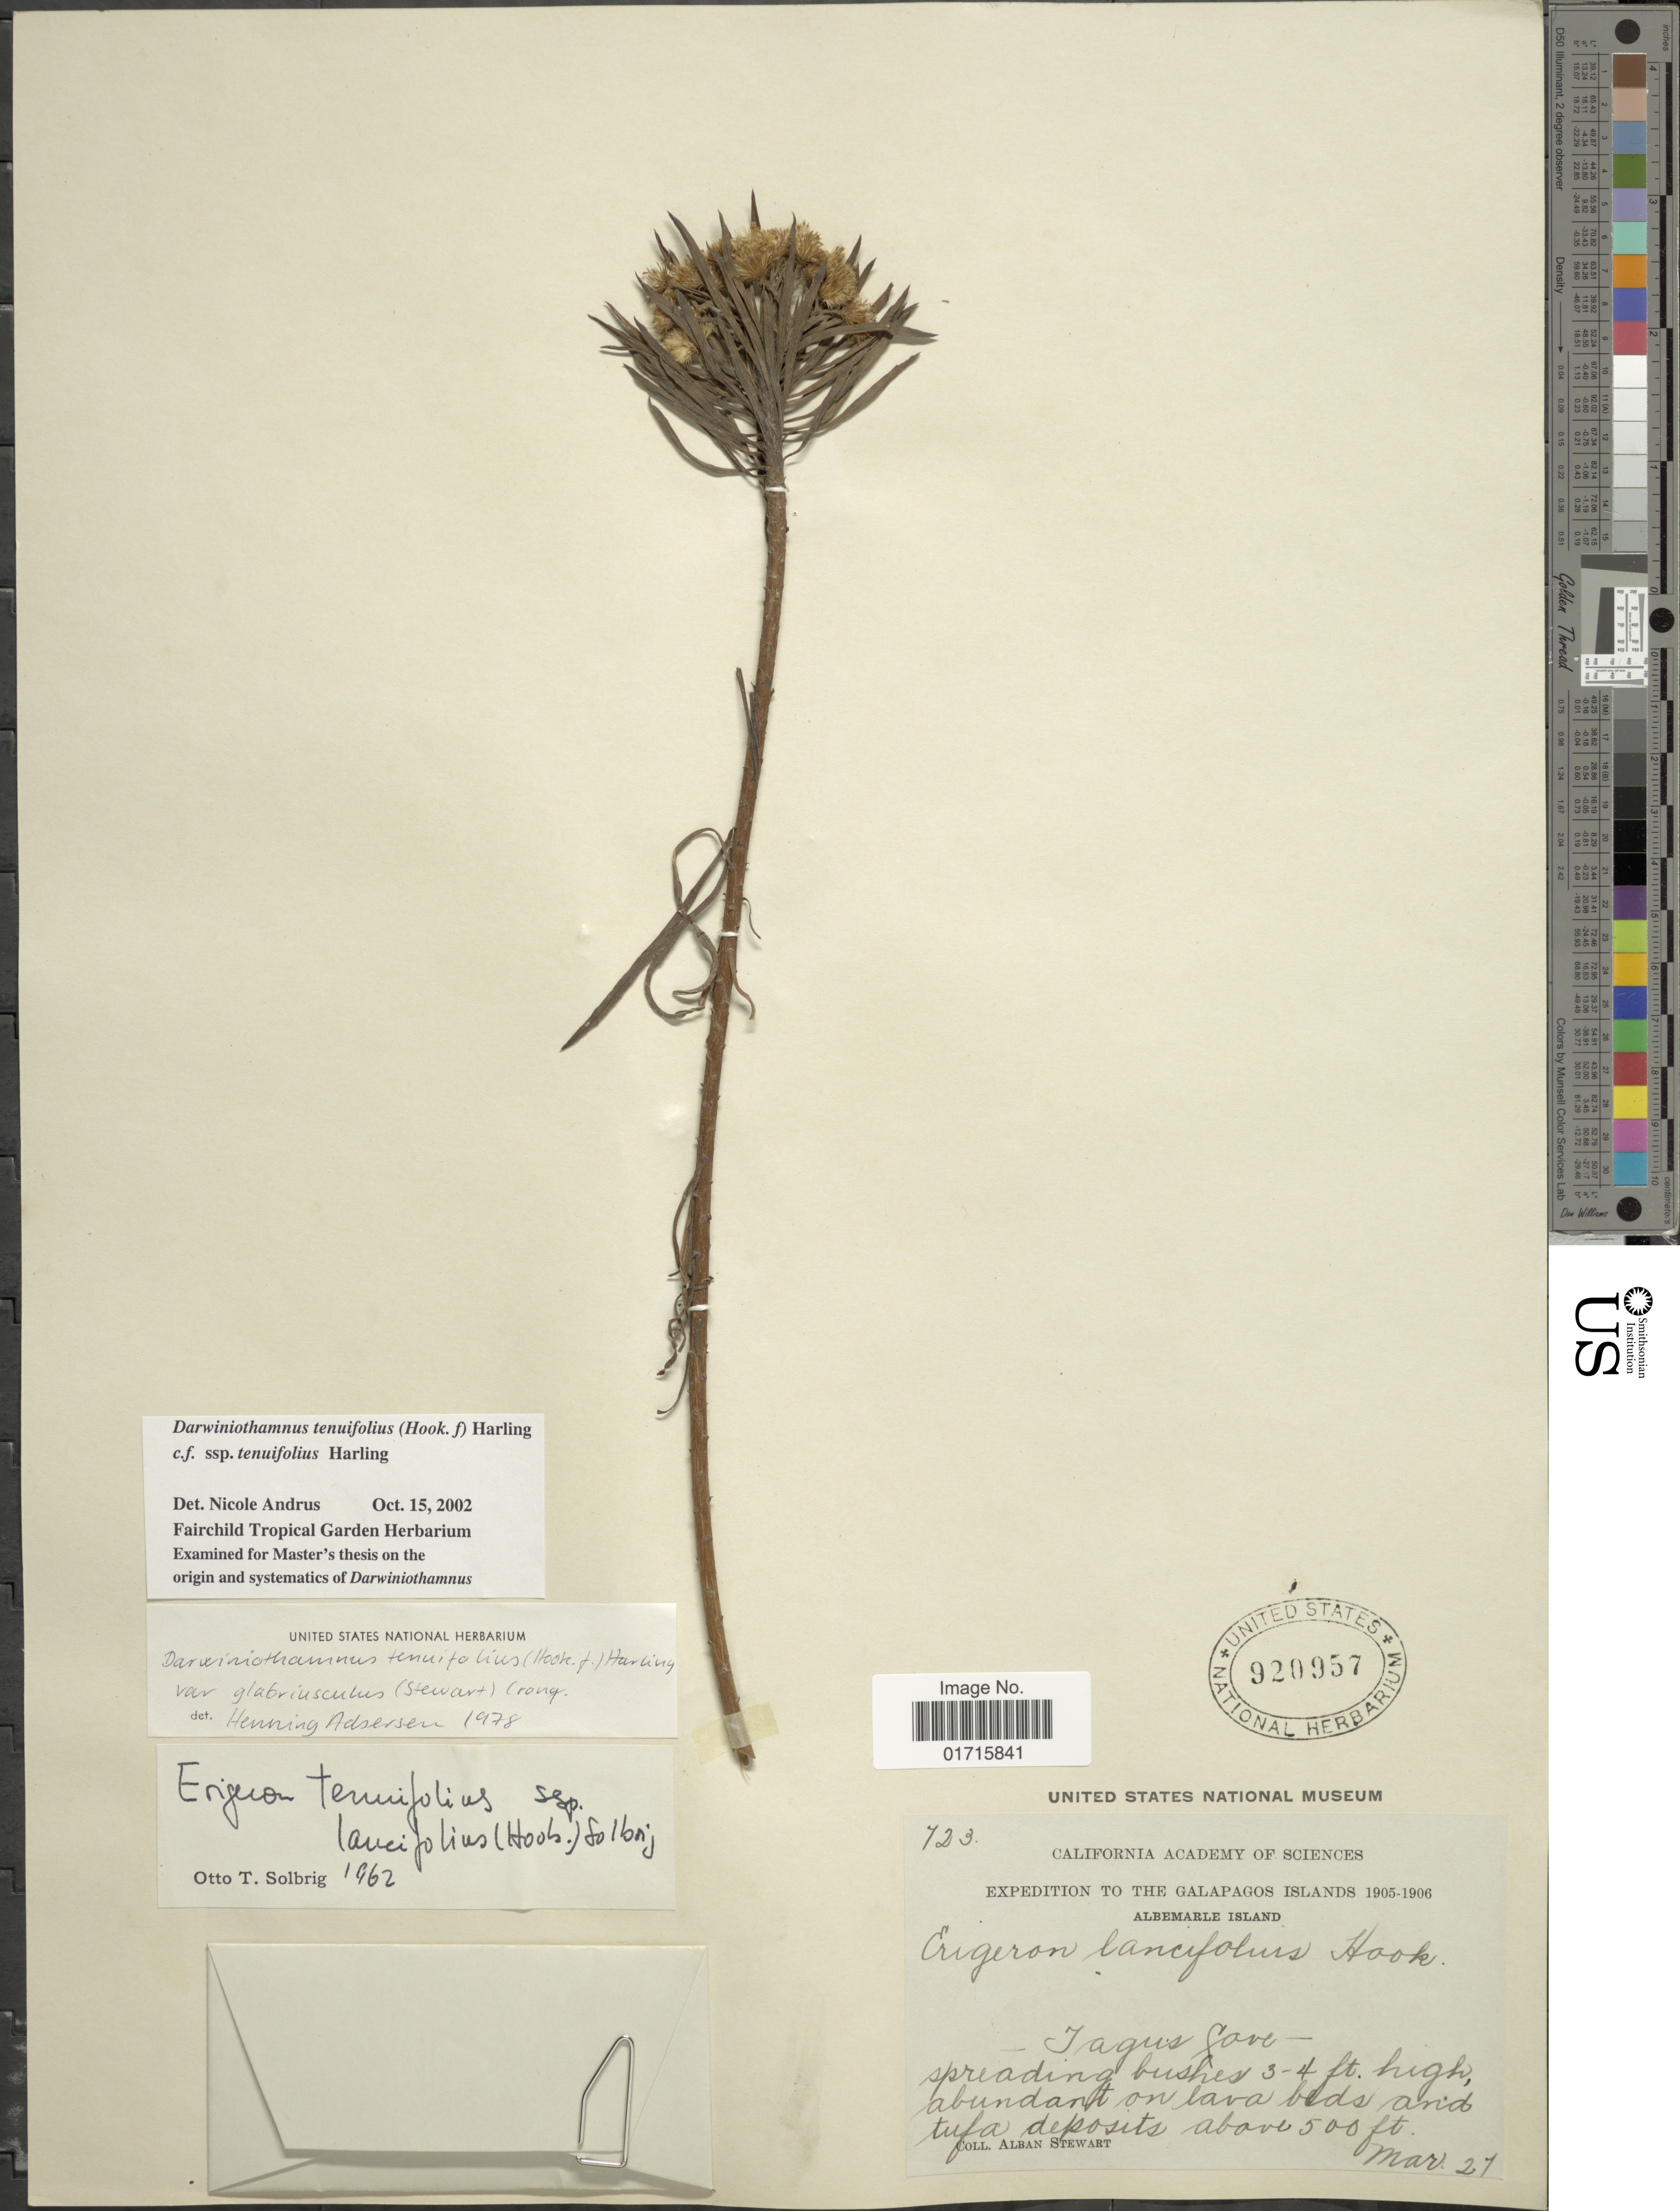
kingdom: Plantae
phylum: Tracheophyta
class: Magnoliopsida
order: Asterales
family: Asteraceae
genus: Darwiniothamnus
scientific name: Darwiniothamnus tenuifolius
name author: (Hook. f.) Harling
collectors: A. Stewart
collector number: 723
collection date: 1905-03-27/1906-03-27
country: Ecuador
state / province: Colón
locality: The Galapagos Islands. Albemarle Island. Jagus Cave, in lava beds and tufa deposits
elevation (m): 152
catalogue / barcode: US 920957